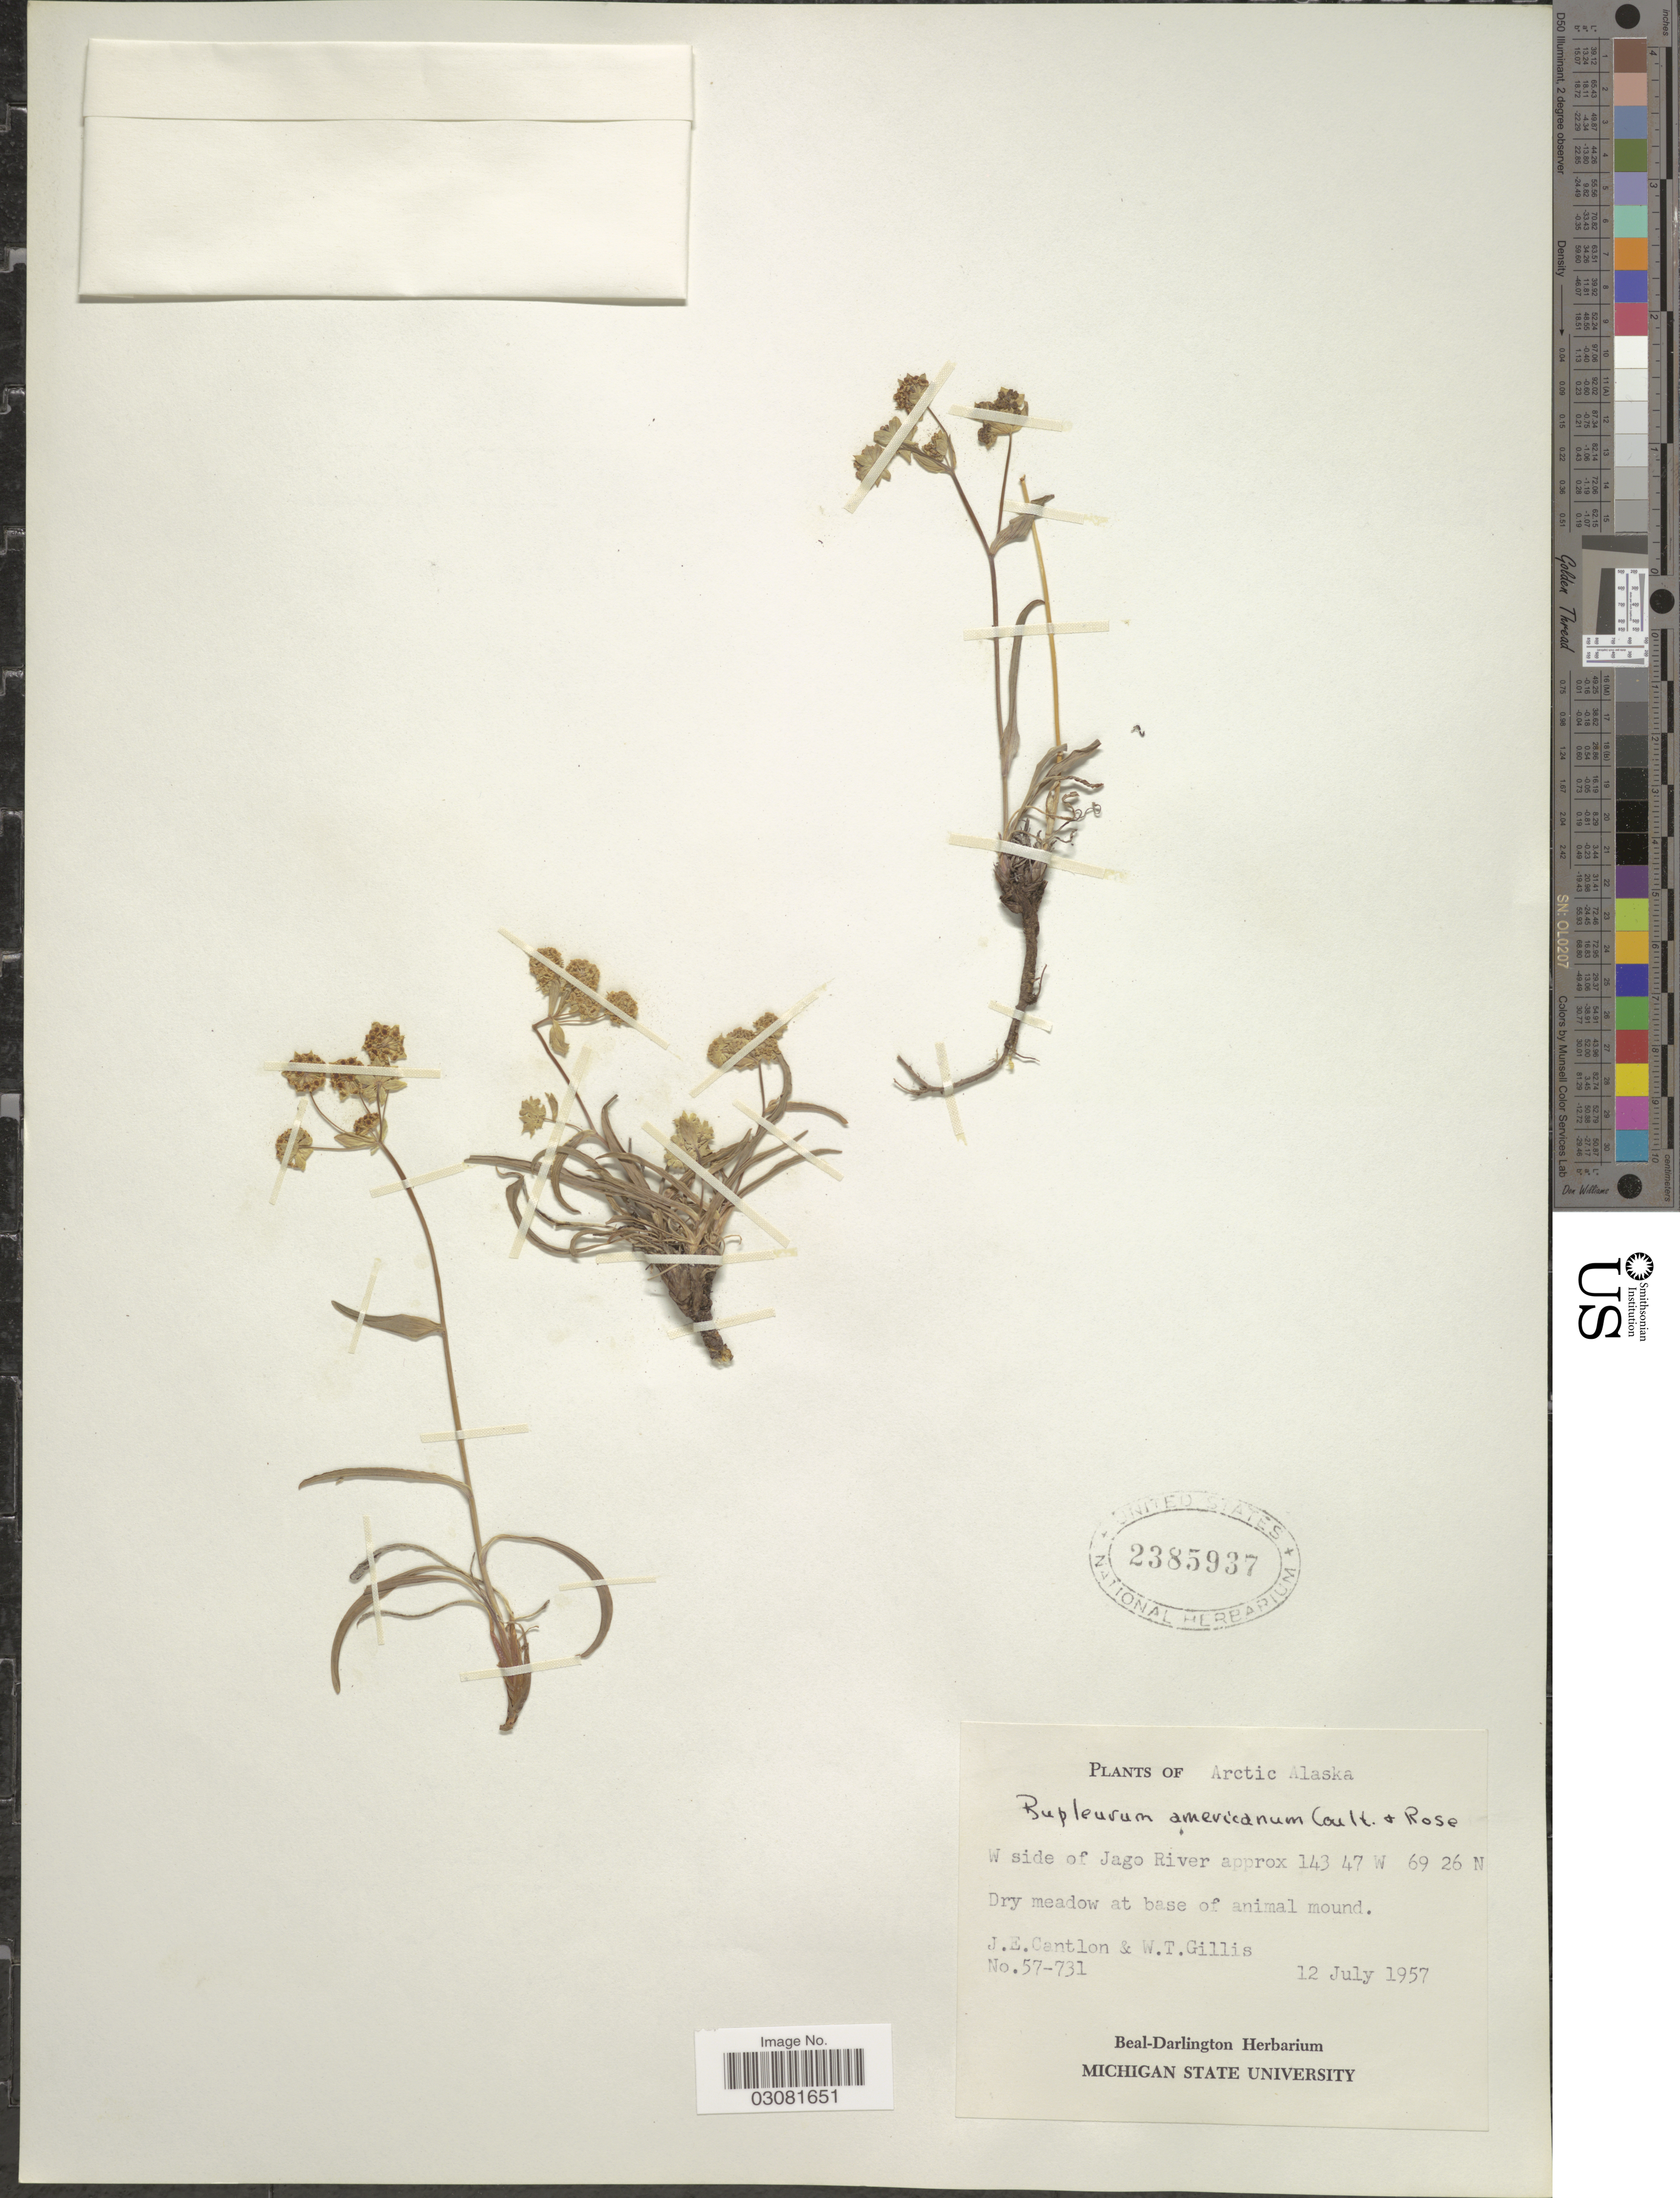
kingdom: Plantae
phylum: Tracheophyta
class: Magnoliopsida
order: Apiales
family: Apiaceae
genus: Bupleurum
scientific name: Bupleurum americanum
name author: J.M. Coult. & Rose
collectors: J. Cantlon & W. T. Gillis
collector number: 57-731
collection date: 1957-07-12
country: United States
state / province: Alaska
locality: Arctic Alaska, W side of Jago River.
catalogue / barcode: US 2385937